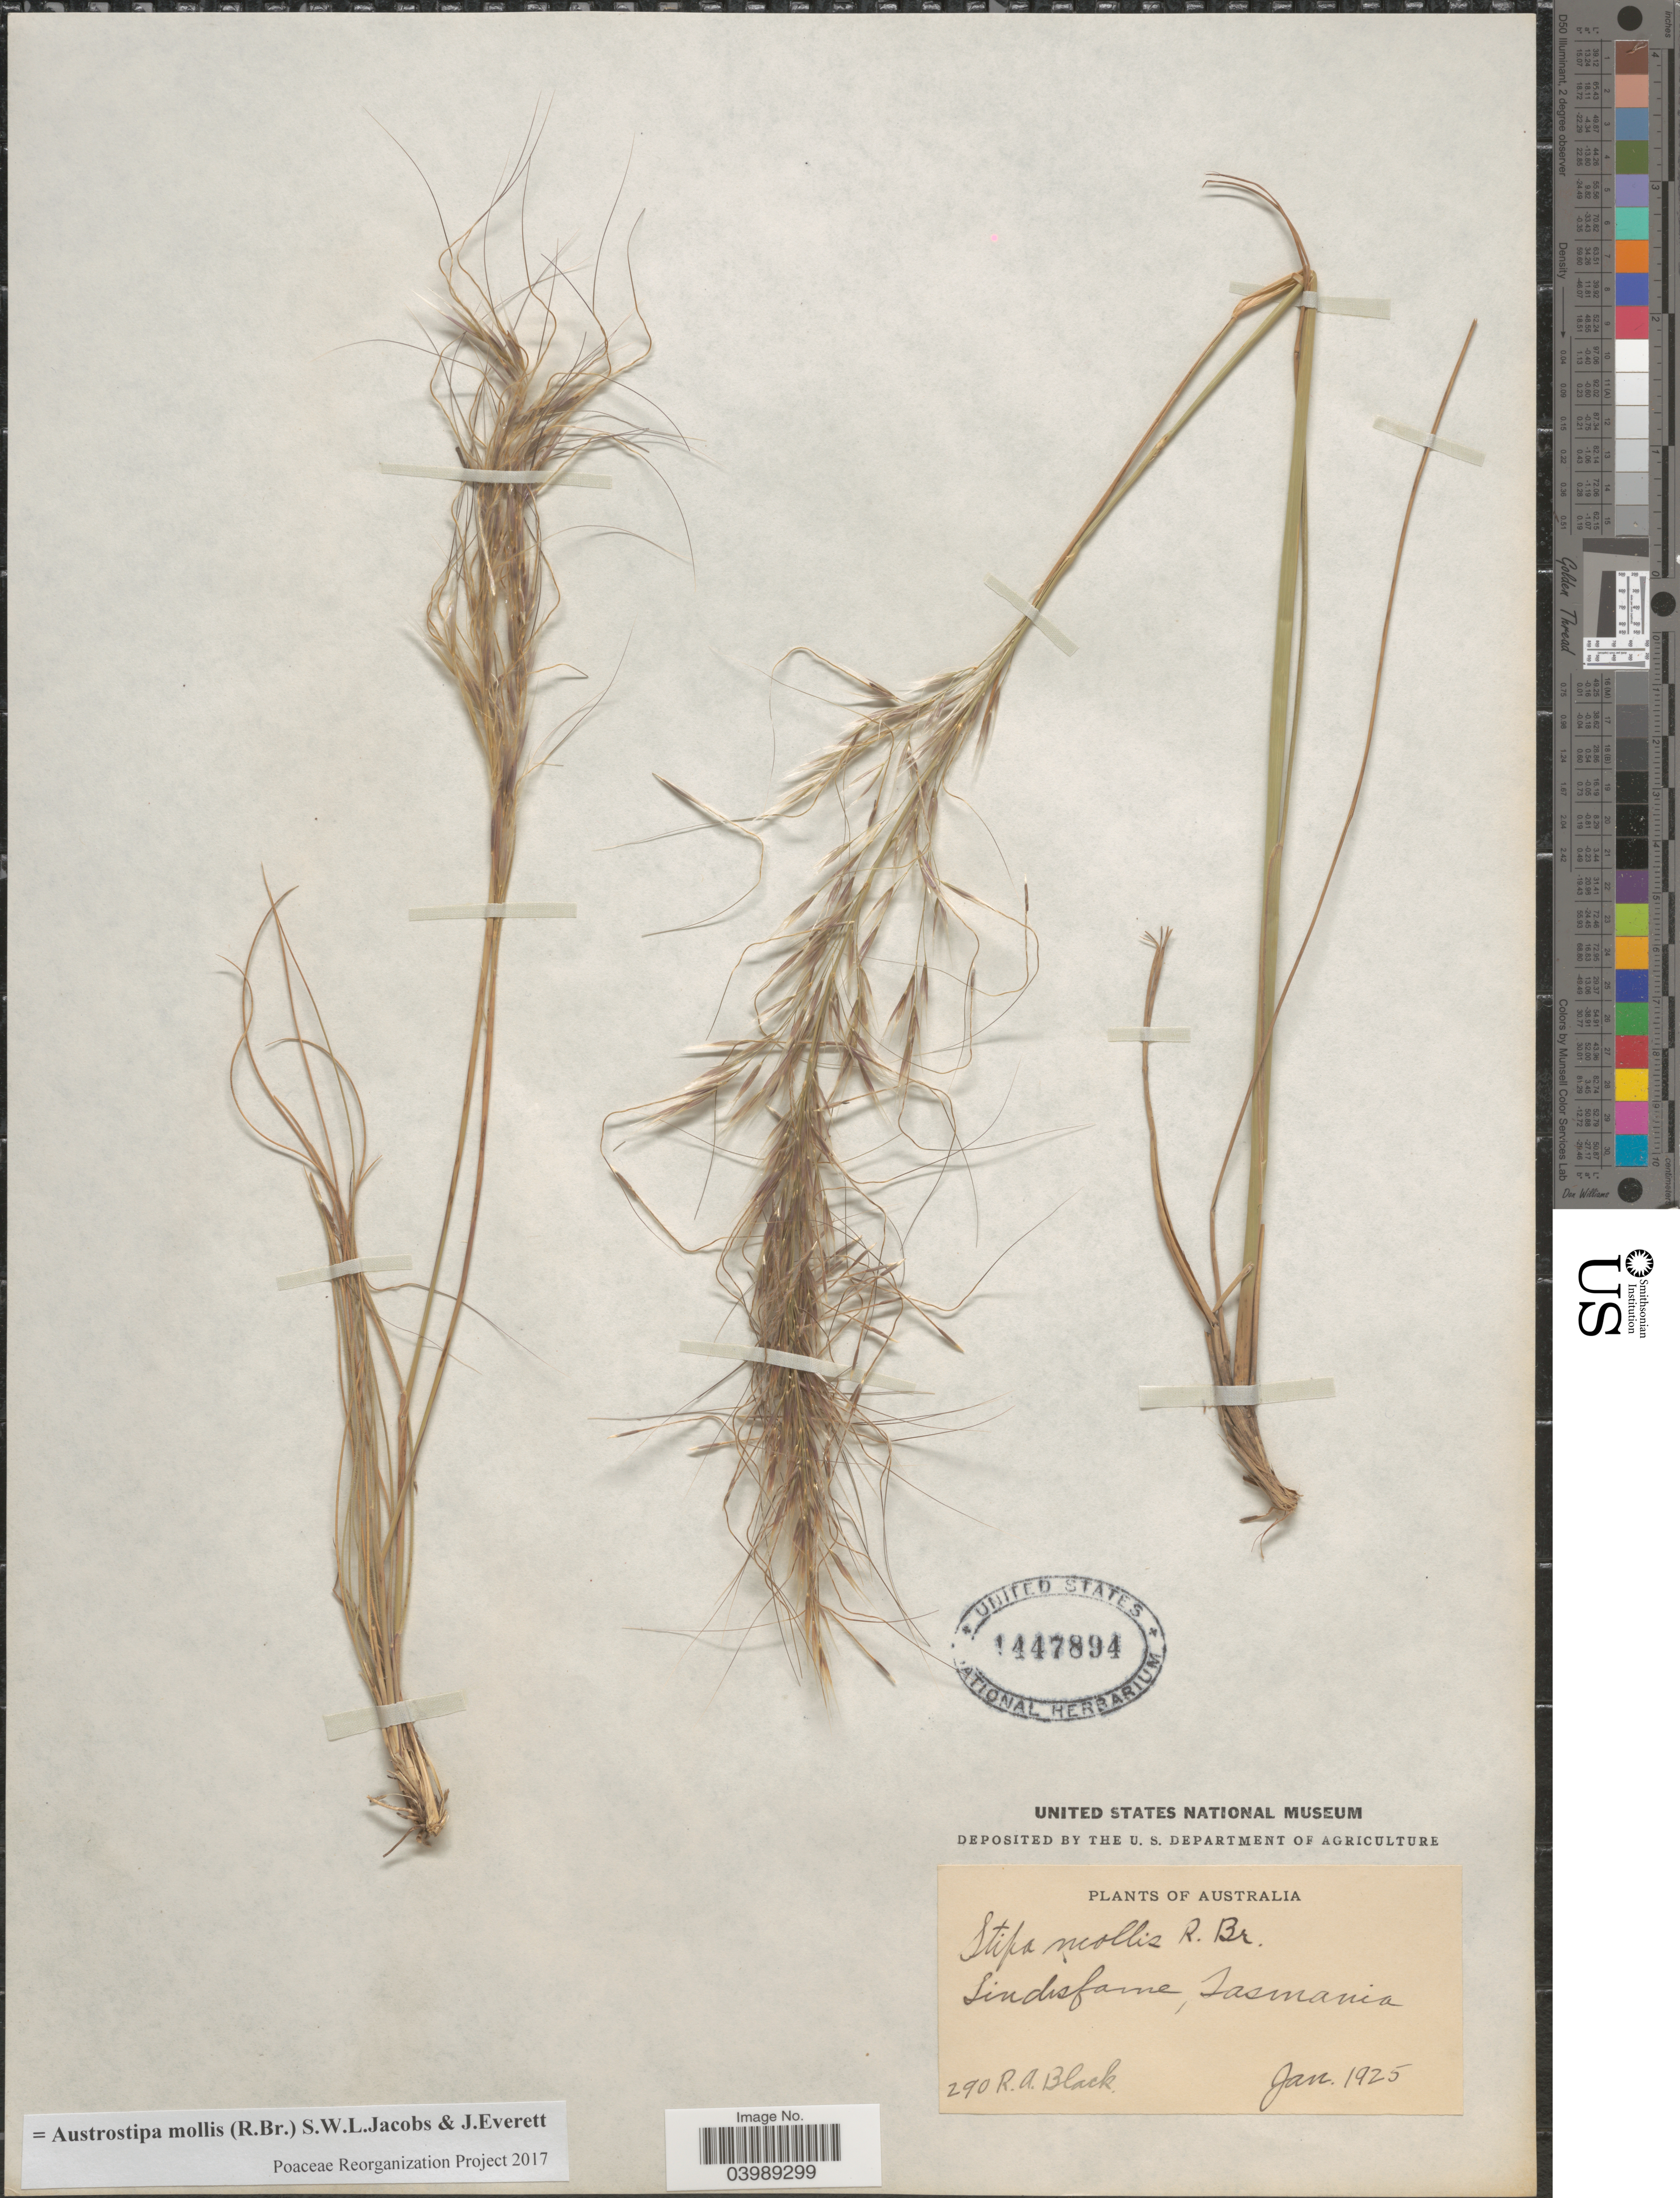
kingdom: Plantae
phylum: Tracheophyta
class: Liliopsida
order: Poales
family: Poaceae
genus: Austrostipa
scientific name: Austrostipa mollis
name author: (R. Br.) S.W.L. Jacobs & J. Everett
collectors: R. A. Black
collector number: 290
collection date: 1925-01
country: Australia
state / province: Tasmania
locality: Lindisfarne.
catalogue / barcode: US 1447894